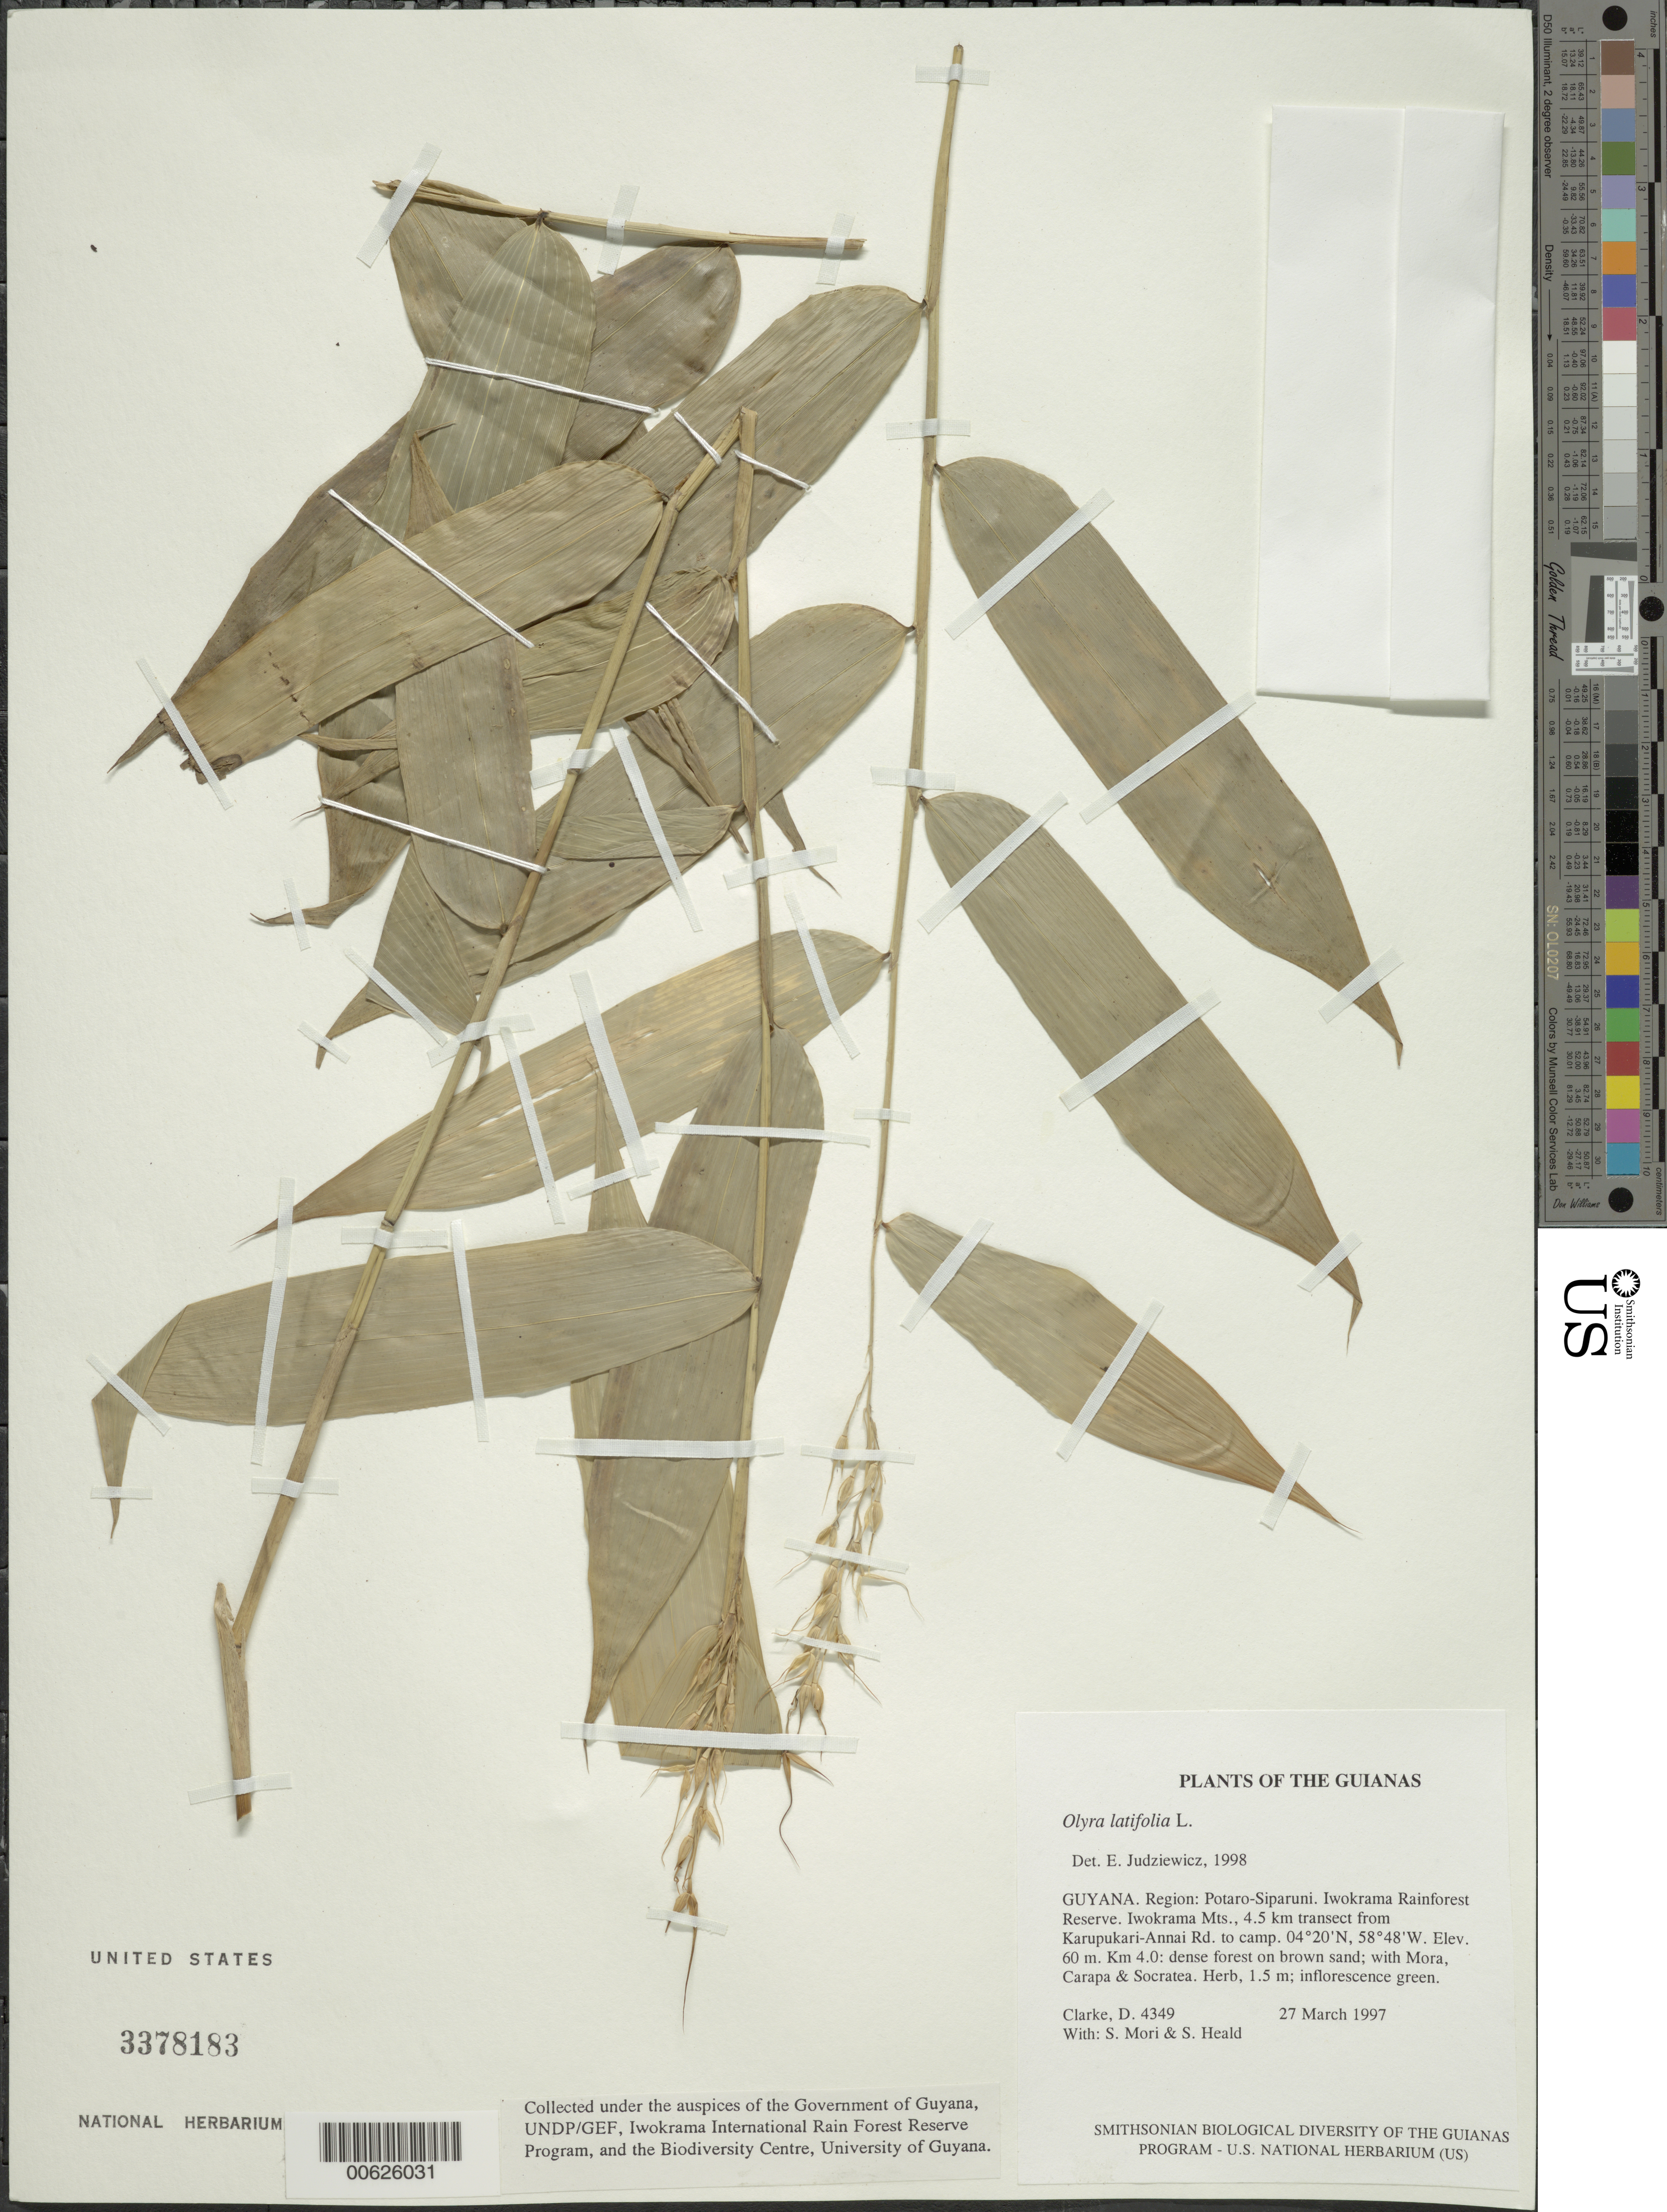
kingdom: Plantae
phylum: Tracheophyta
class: Liliopsida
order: Poales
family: Poaceae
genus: Olyra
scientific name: Olyra latifolia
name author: L.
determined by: Judziewicz, E. J.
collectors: H. D. Clarke, S. Mori & S. Heald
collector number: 4349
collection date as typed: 27 March 1997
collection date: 1997-03-27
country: Guyana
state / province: Potaro-Siparuni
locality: Iwokrama Rainforest Reserve. Iwokrama Mts., 4.5 km transect from Karupukari-Annai Rd. to camp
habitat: Km 4.0: dense forest on brown sand; with Mora, Carapa & Socratea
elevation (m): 60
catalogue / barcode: US 3378183